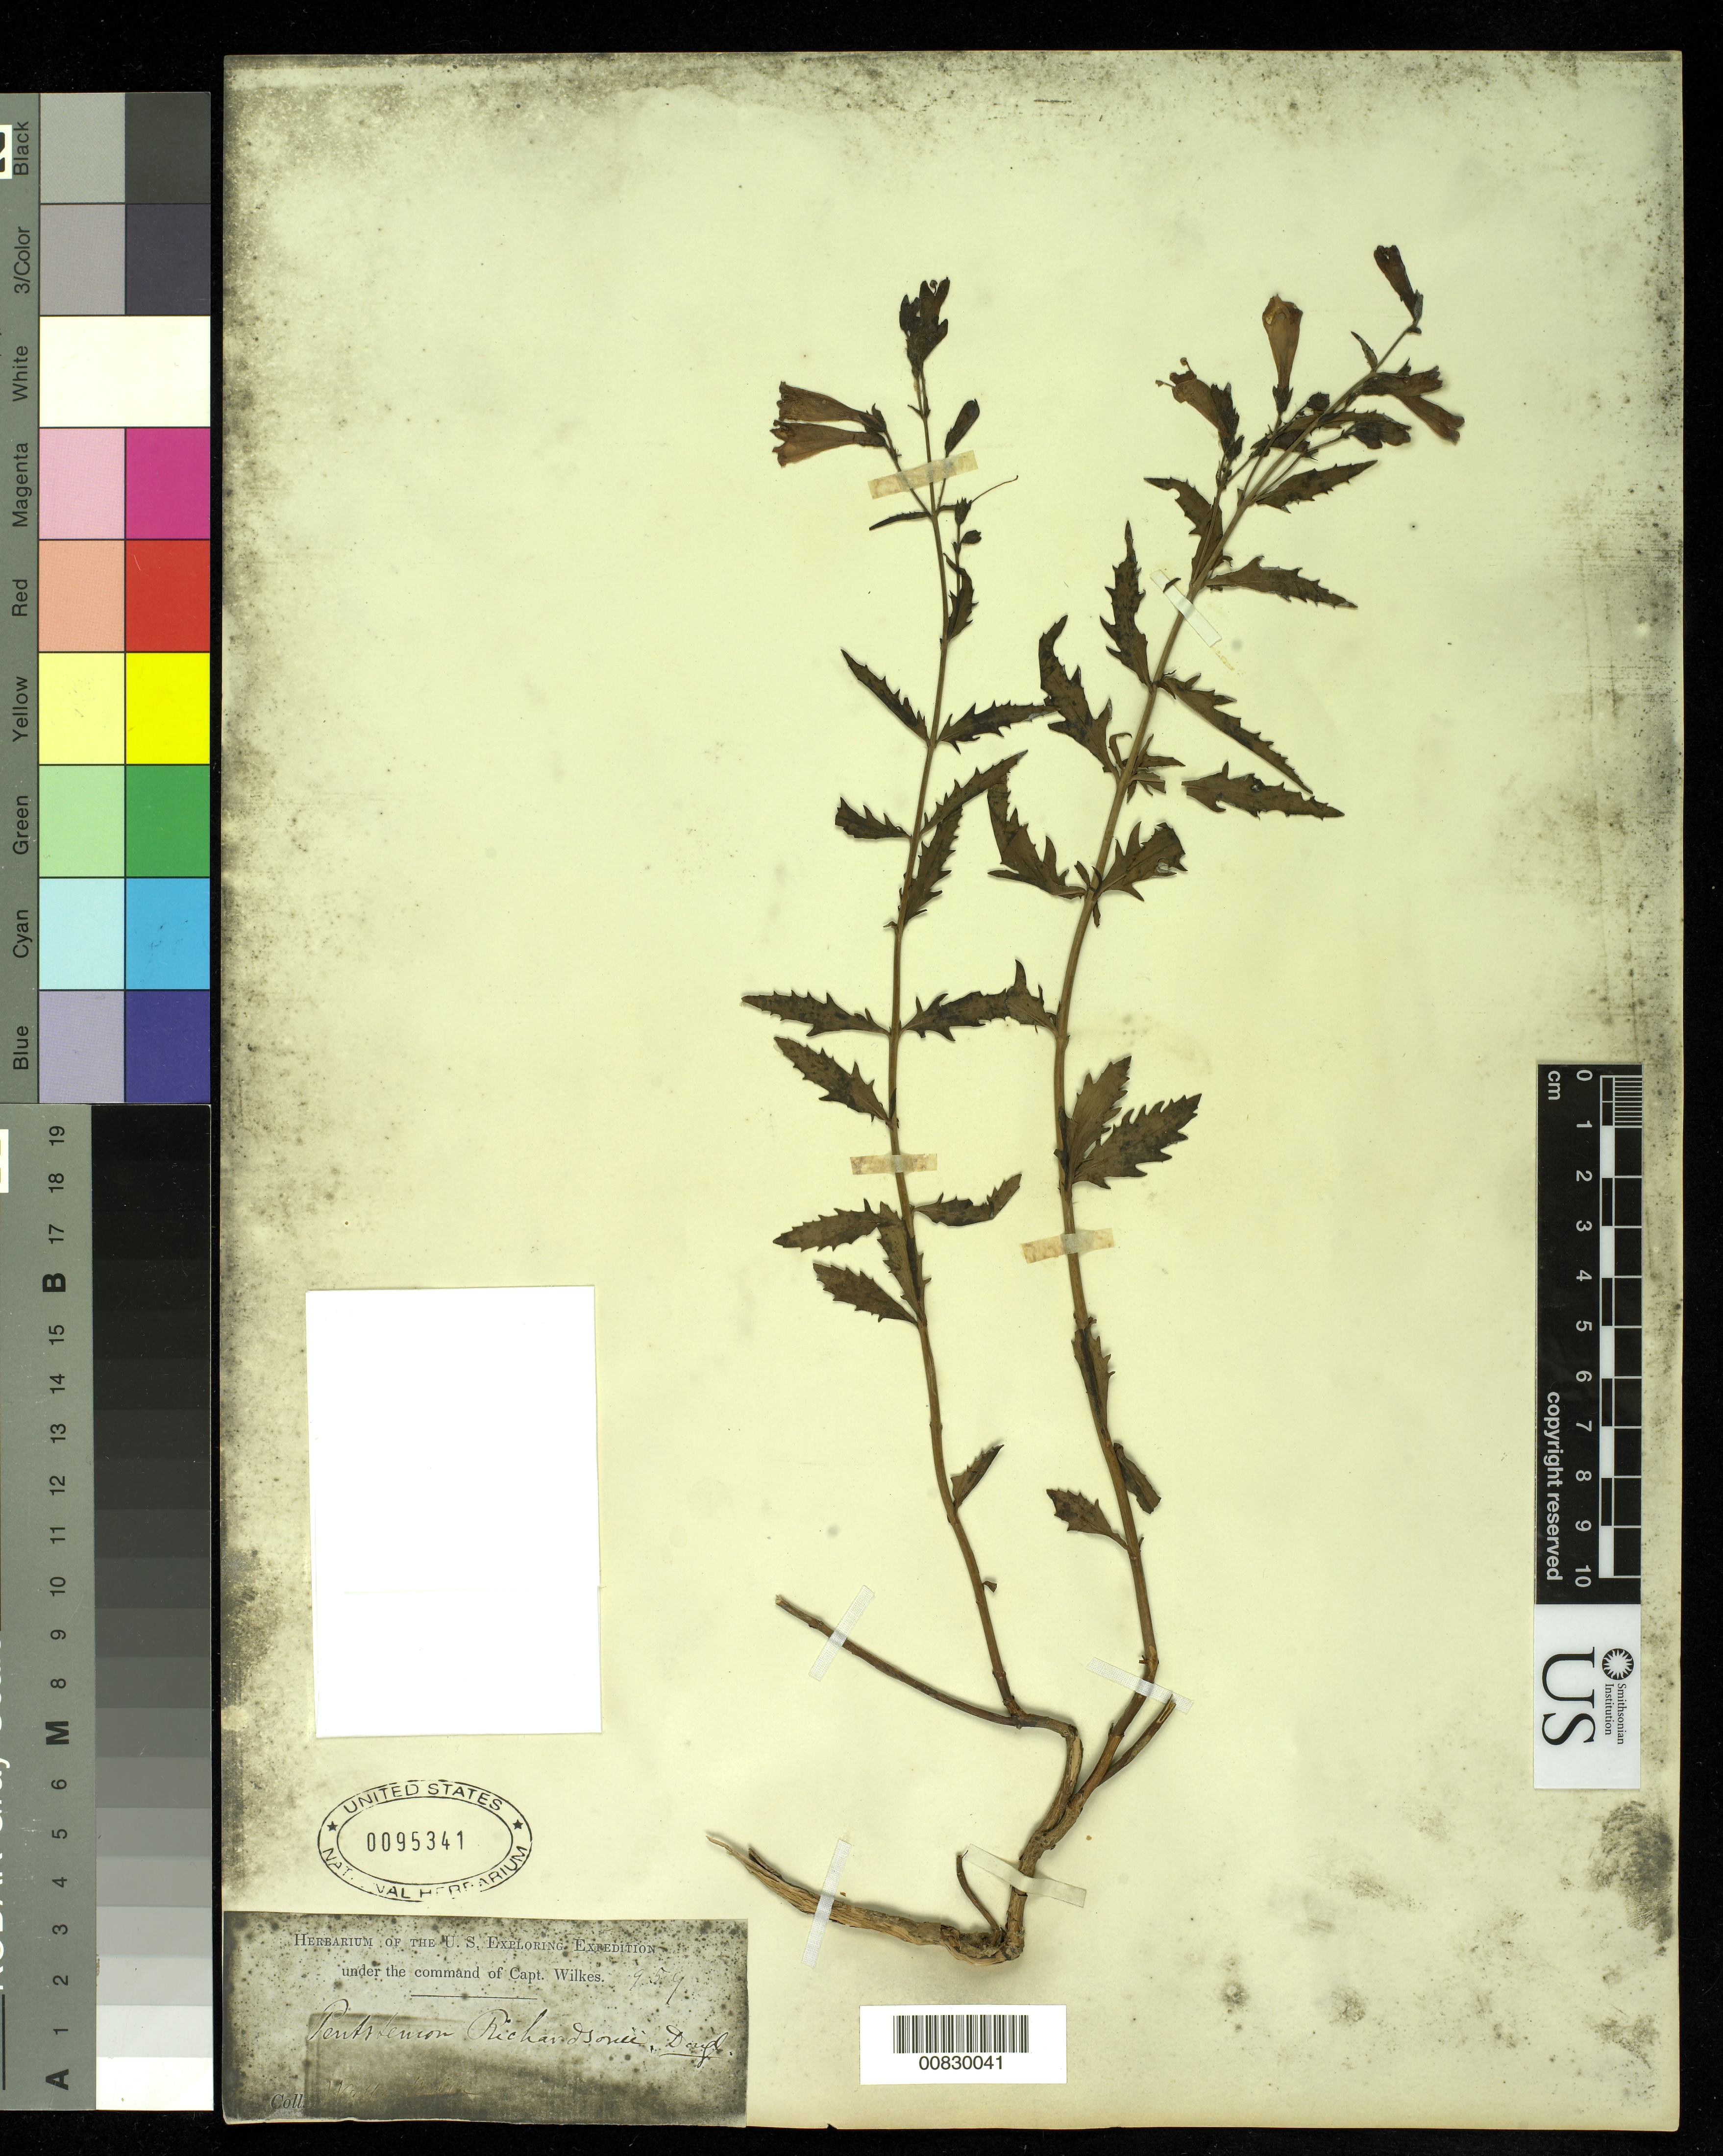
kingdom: Plantae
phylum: Tracheophyta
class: Magnoliopsida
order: Lamiales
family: Plantaginaceae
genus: Penstemon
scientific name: Penstemon richardsonii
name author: Douglas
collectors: Wilkes Explor. Exped.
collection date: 1838/1842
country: United States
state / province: Washington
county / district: Walla Walla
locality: Walla Walla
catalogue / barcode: US 95341